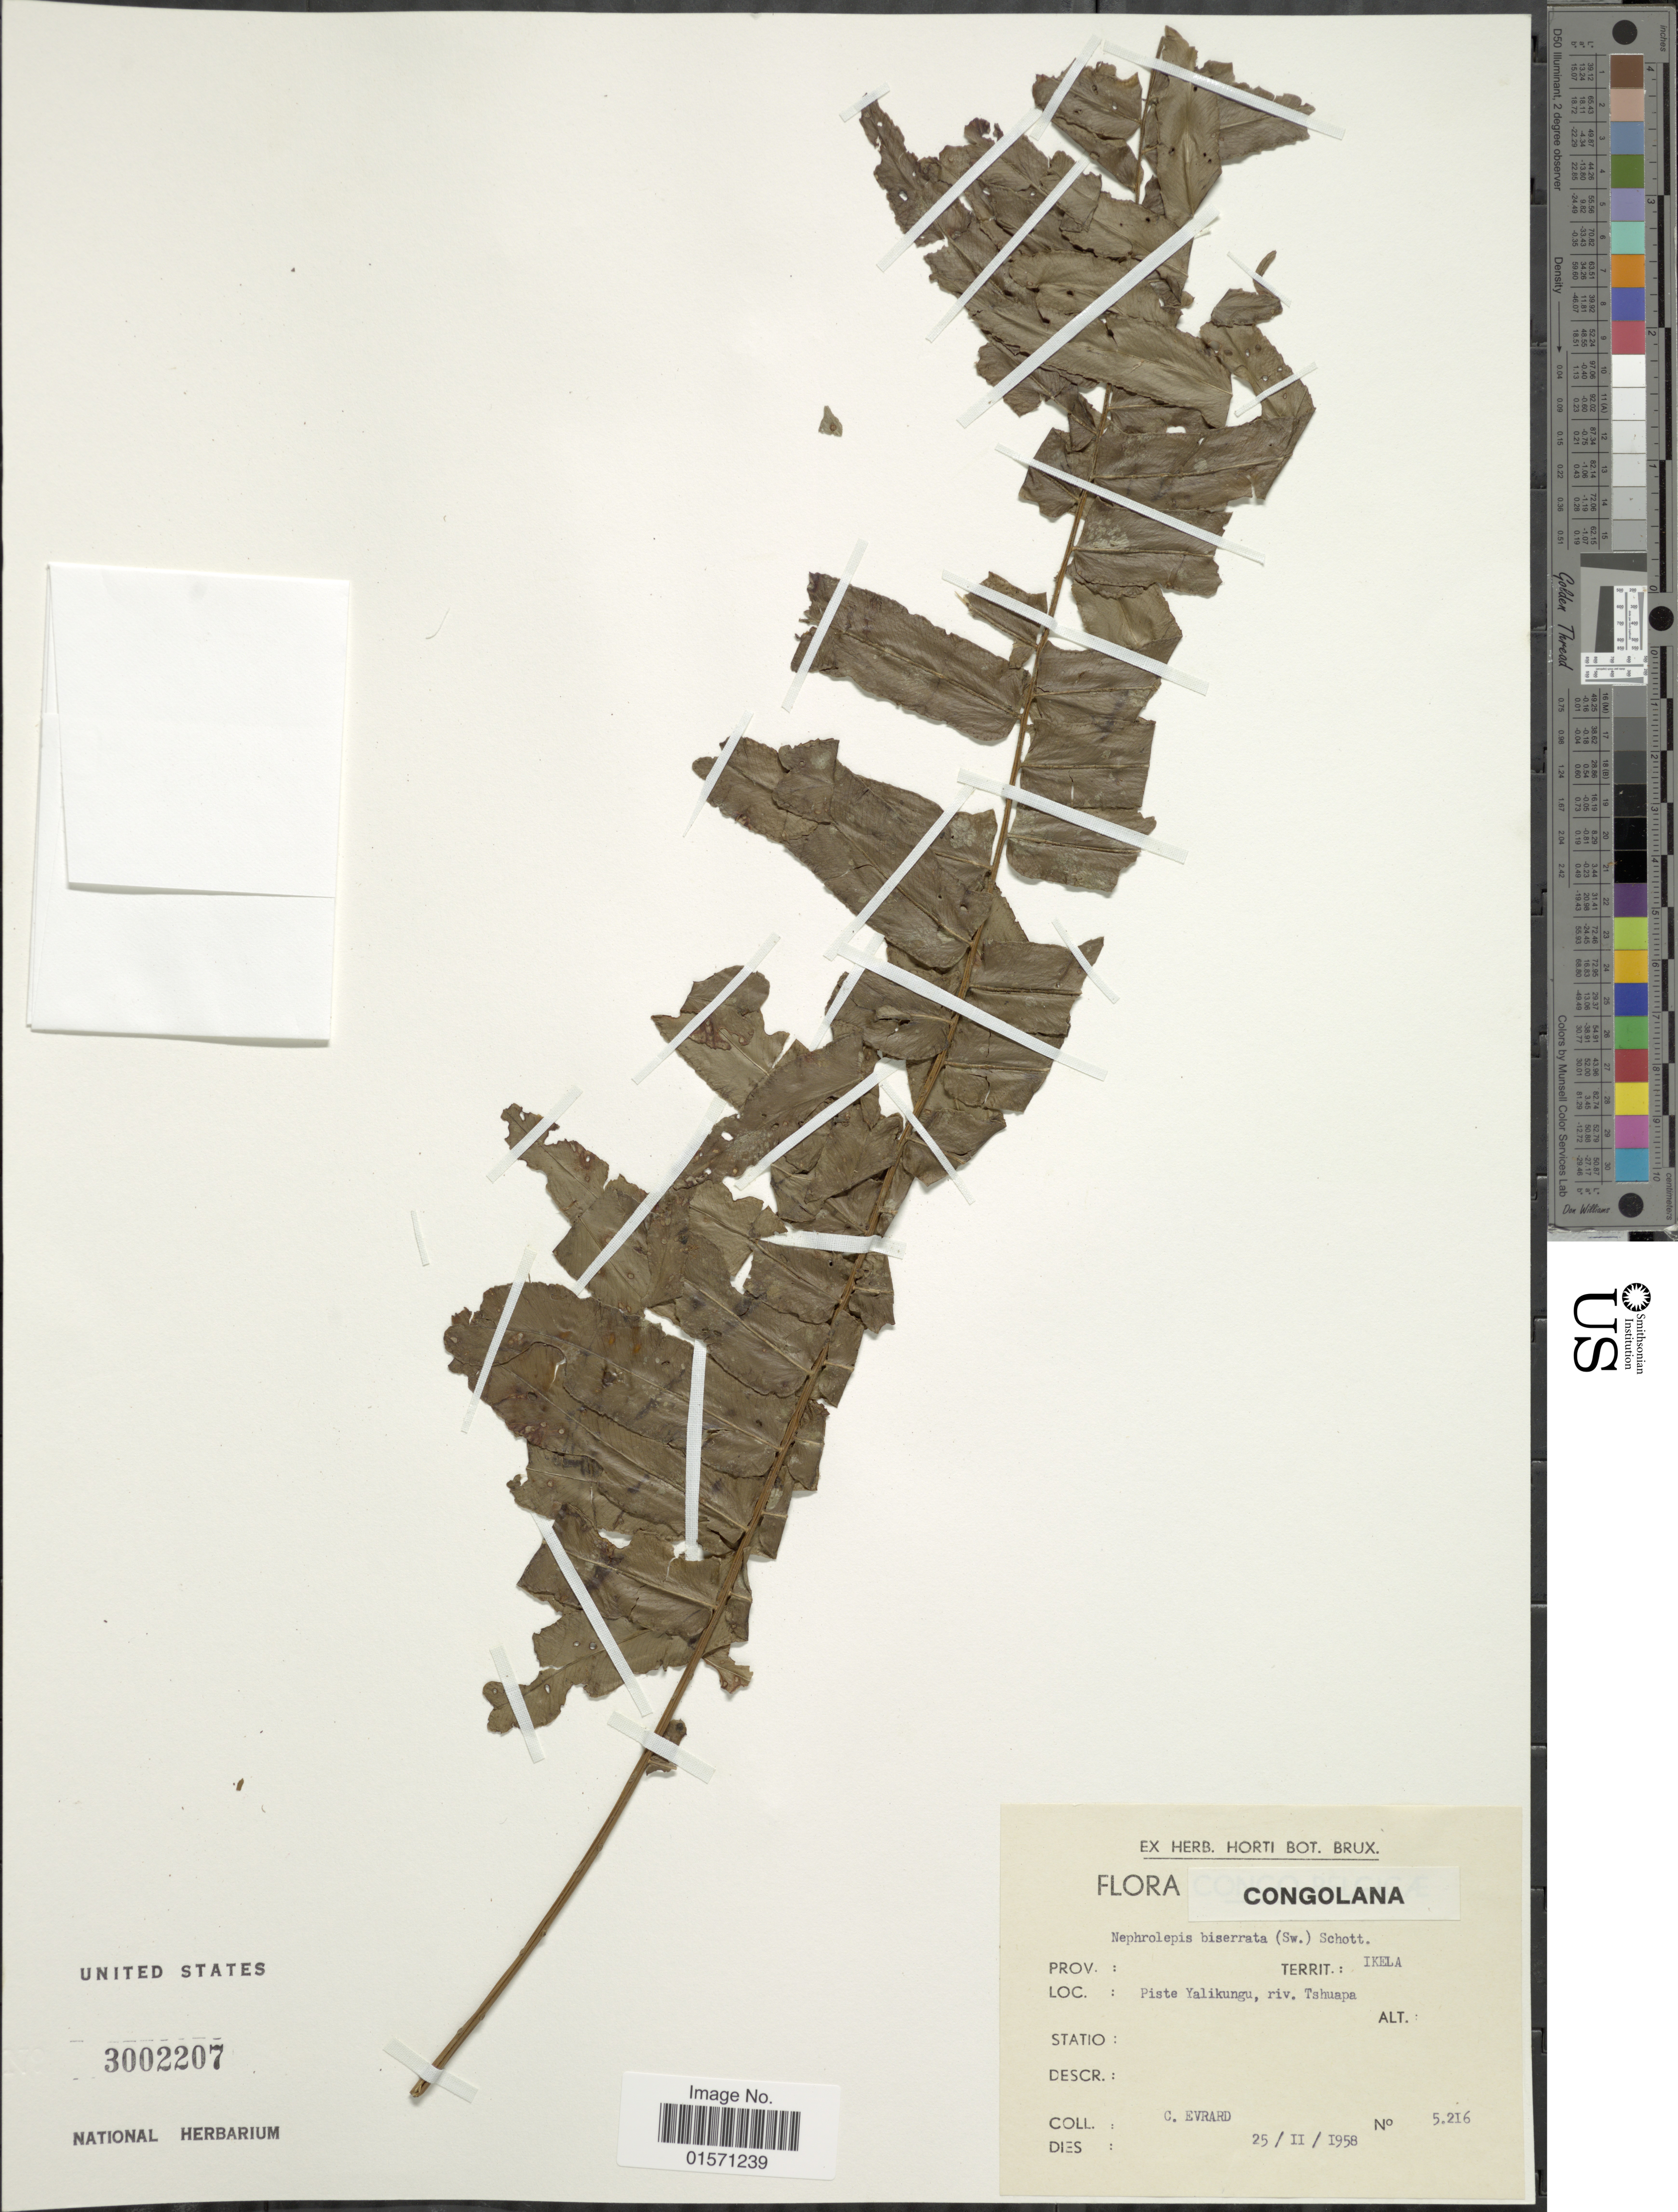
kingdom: Plantae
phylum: Tracheophyta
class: Polypodiopsida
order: Polypodiales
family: Nephrolepidaceae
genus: Nephrolepis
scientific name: Nephrolepis biserrata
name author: (Sw.) Schott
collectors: C. Evrard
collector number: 5216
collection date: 1958-11-25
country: Congo, Democratic Republic of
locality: Congolana. Territ.: Ikela. Piste Yalikunga, riv. Tshuapa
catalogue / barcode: US 3002207